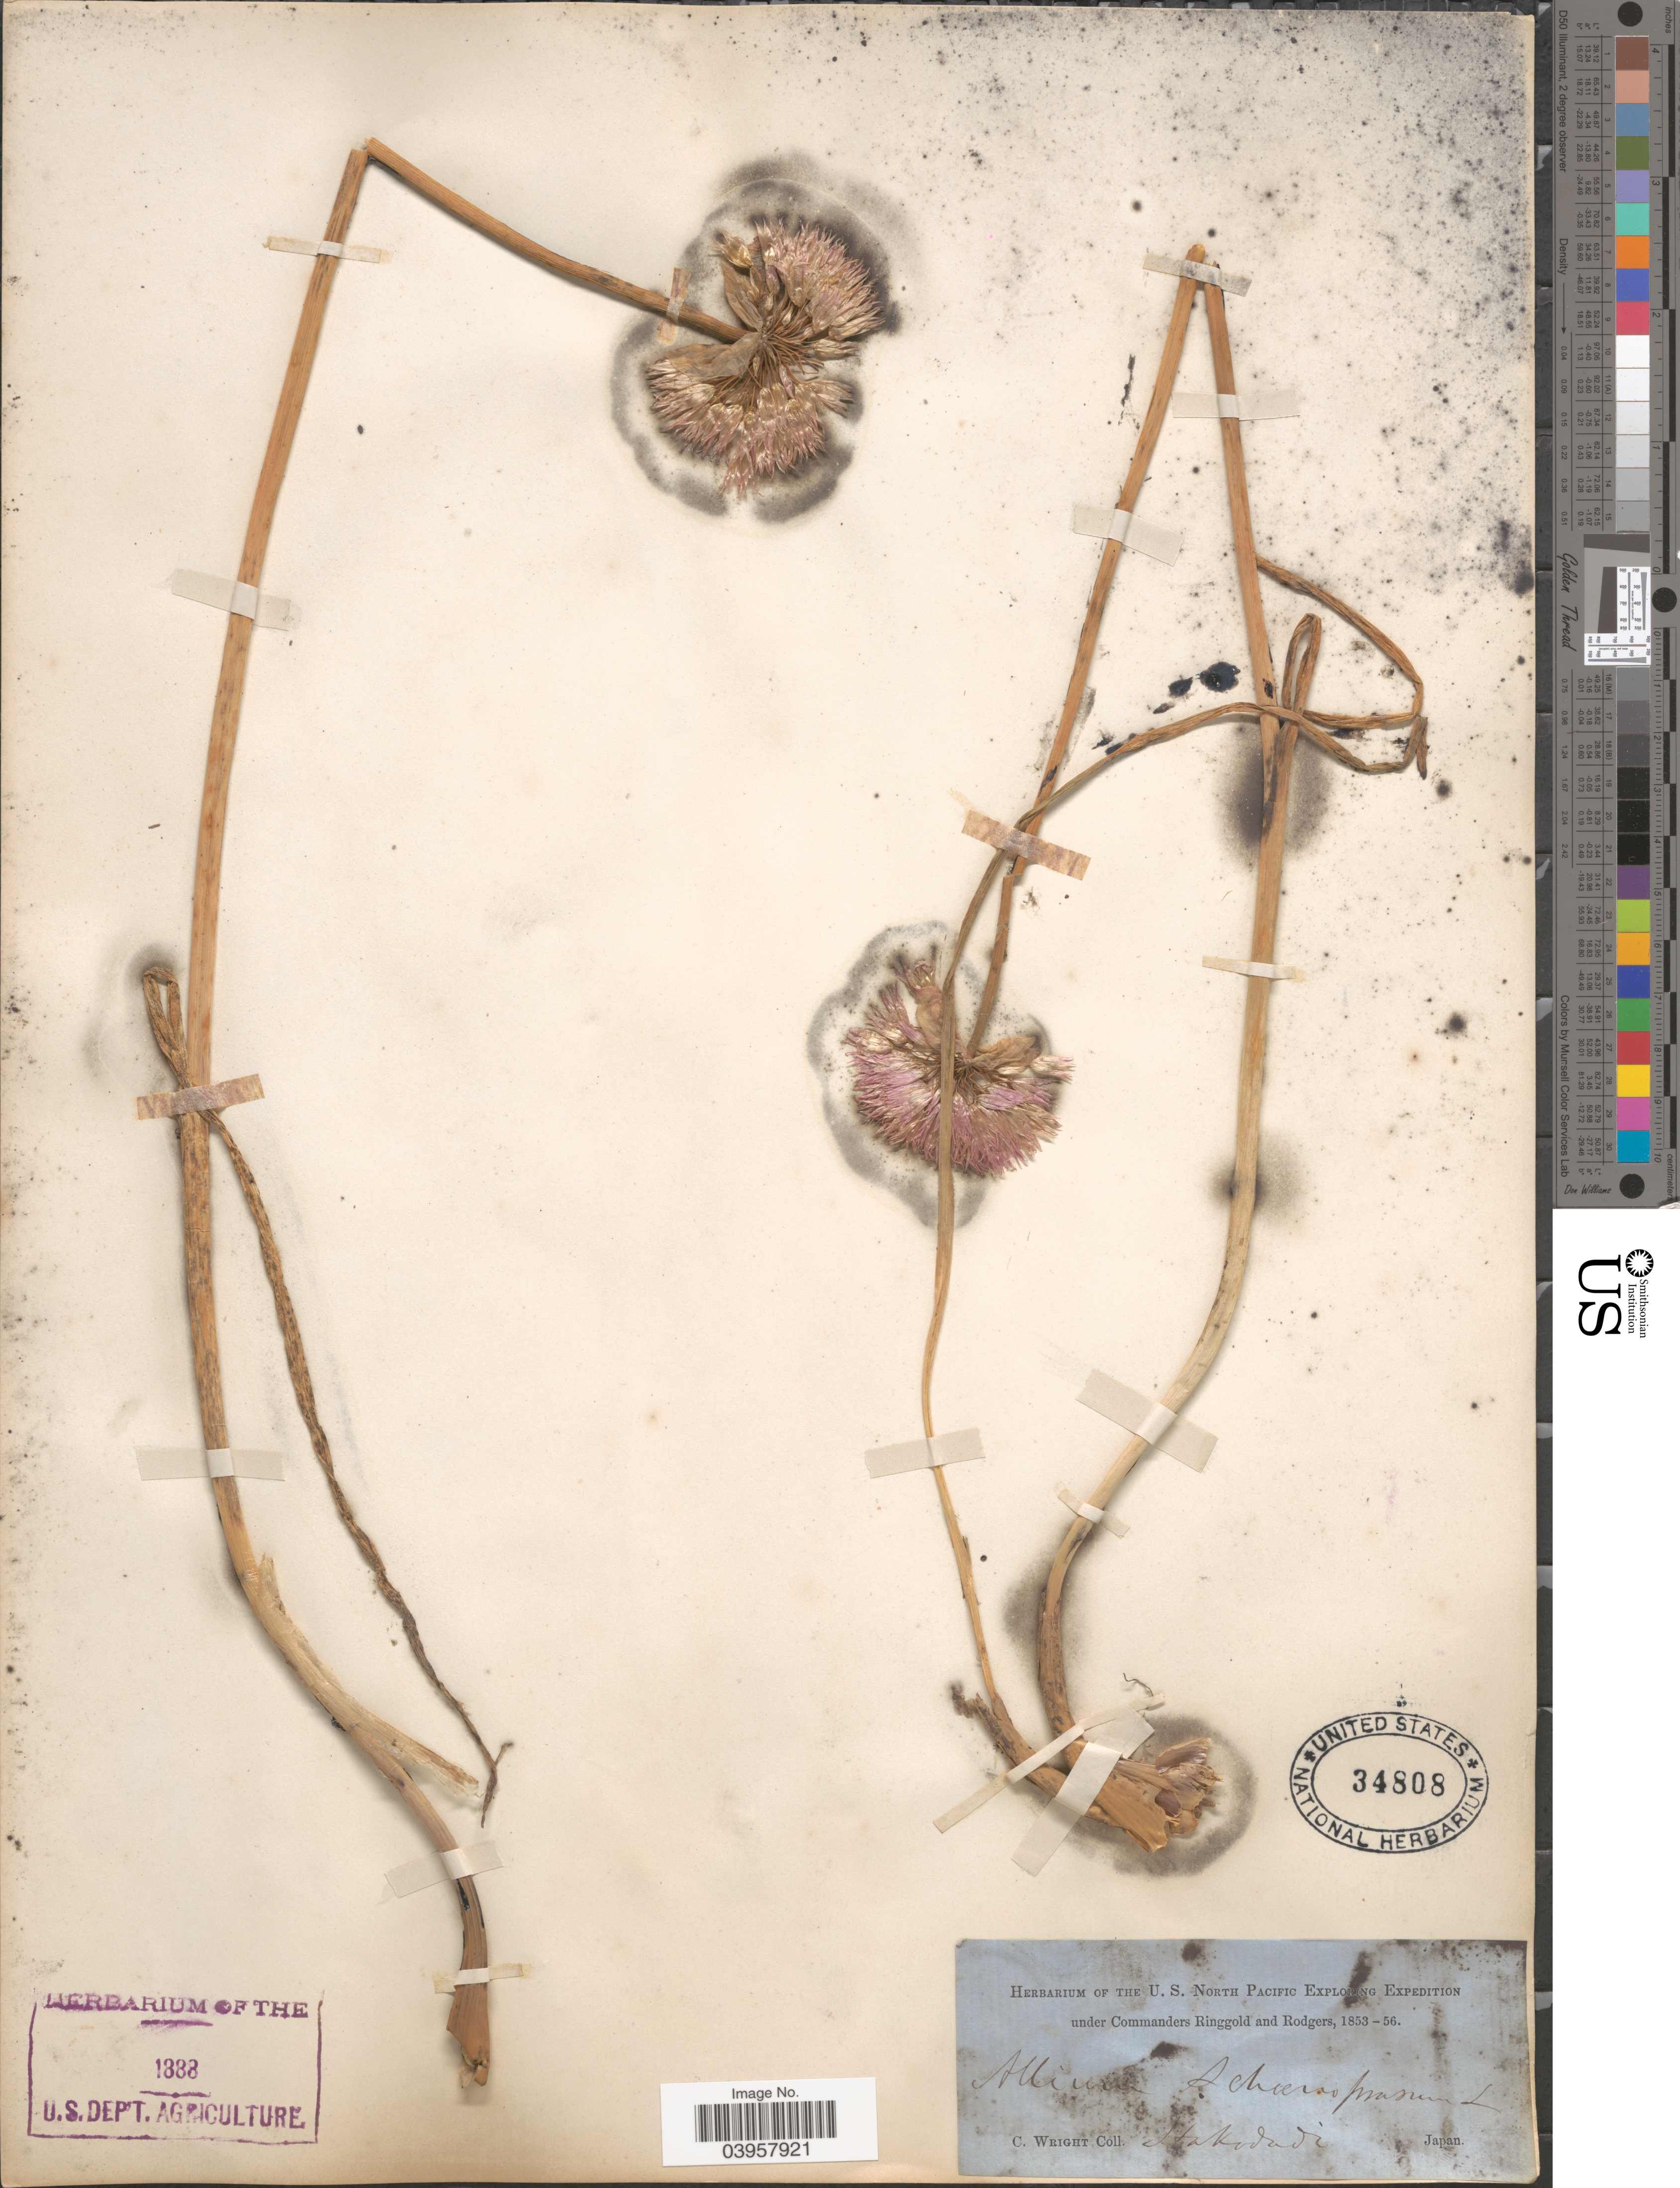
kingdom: Plantae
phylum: Tracheophyta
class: Liliopsida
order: Asparagales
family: Amaryllidaceae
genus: Allium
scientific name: Allium schoenoprasum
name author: L.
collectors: C. Wright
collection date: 1853/1856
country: Japan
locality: Hakodadi.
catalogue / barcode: US 34808